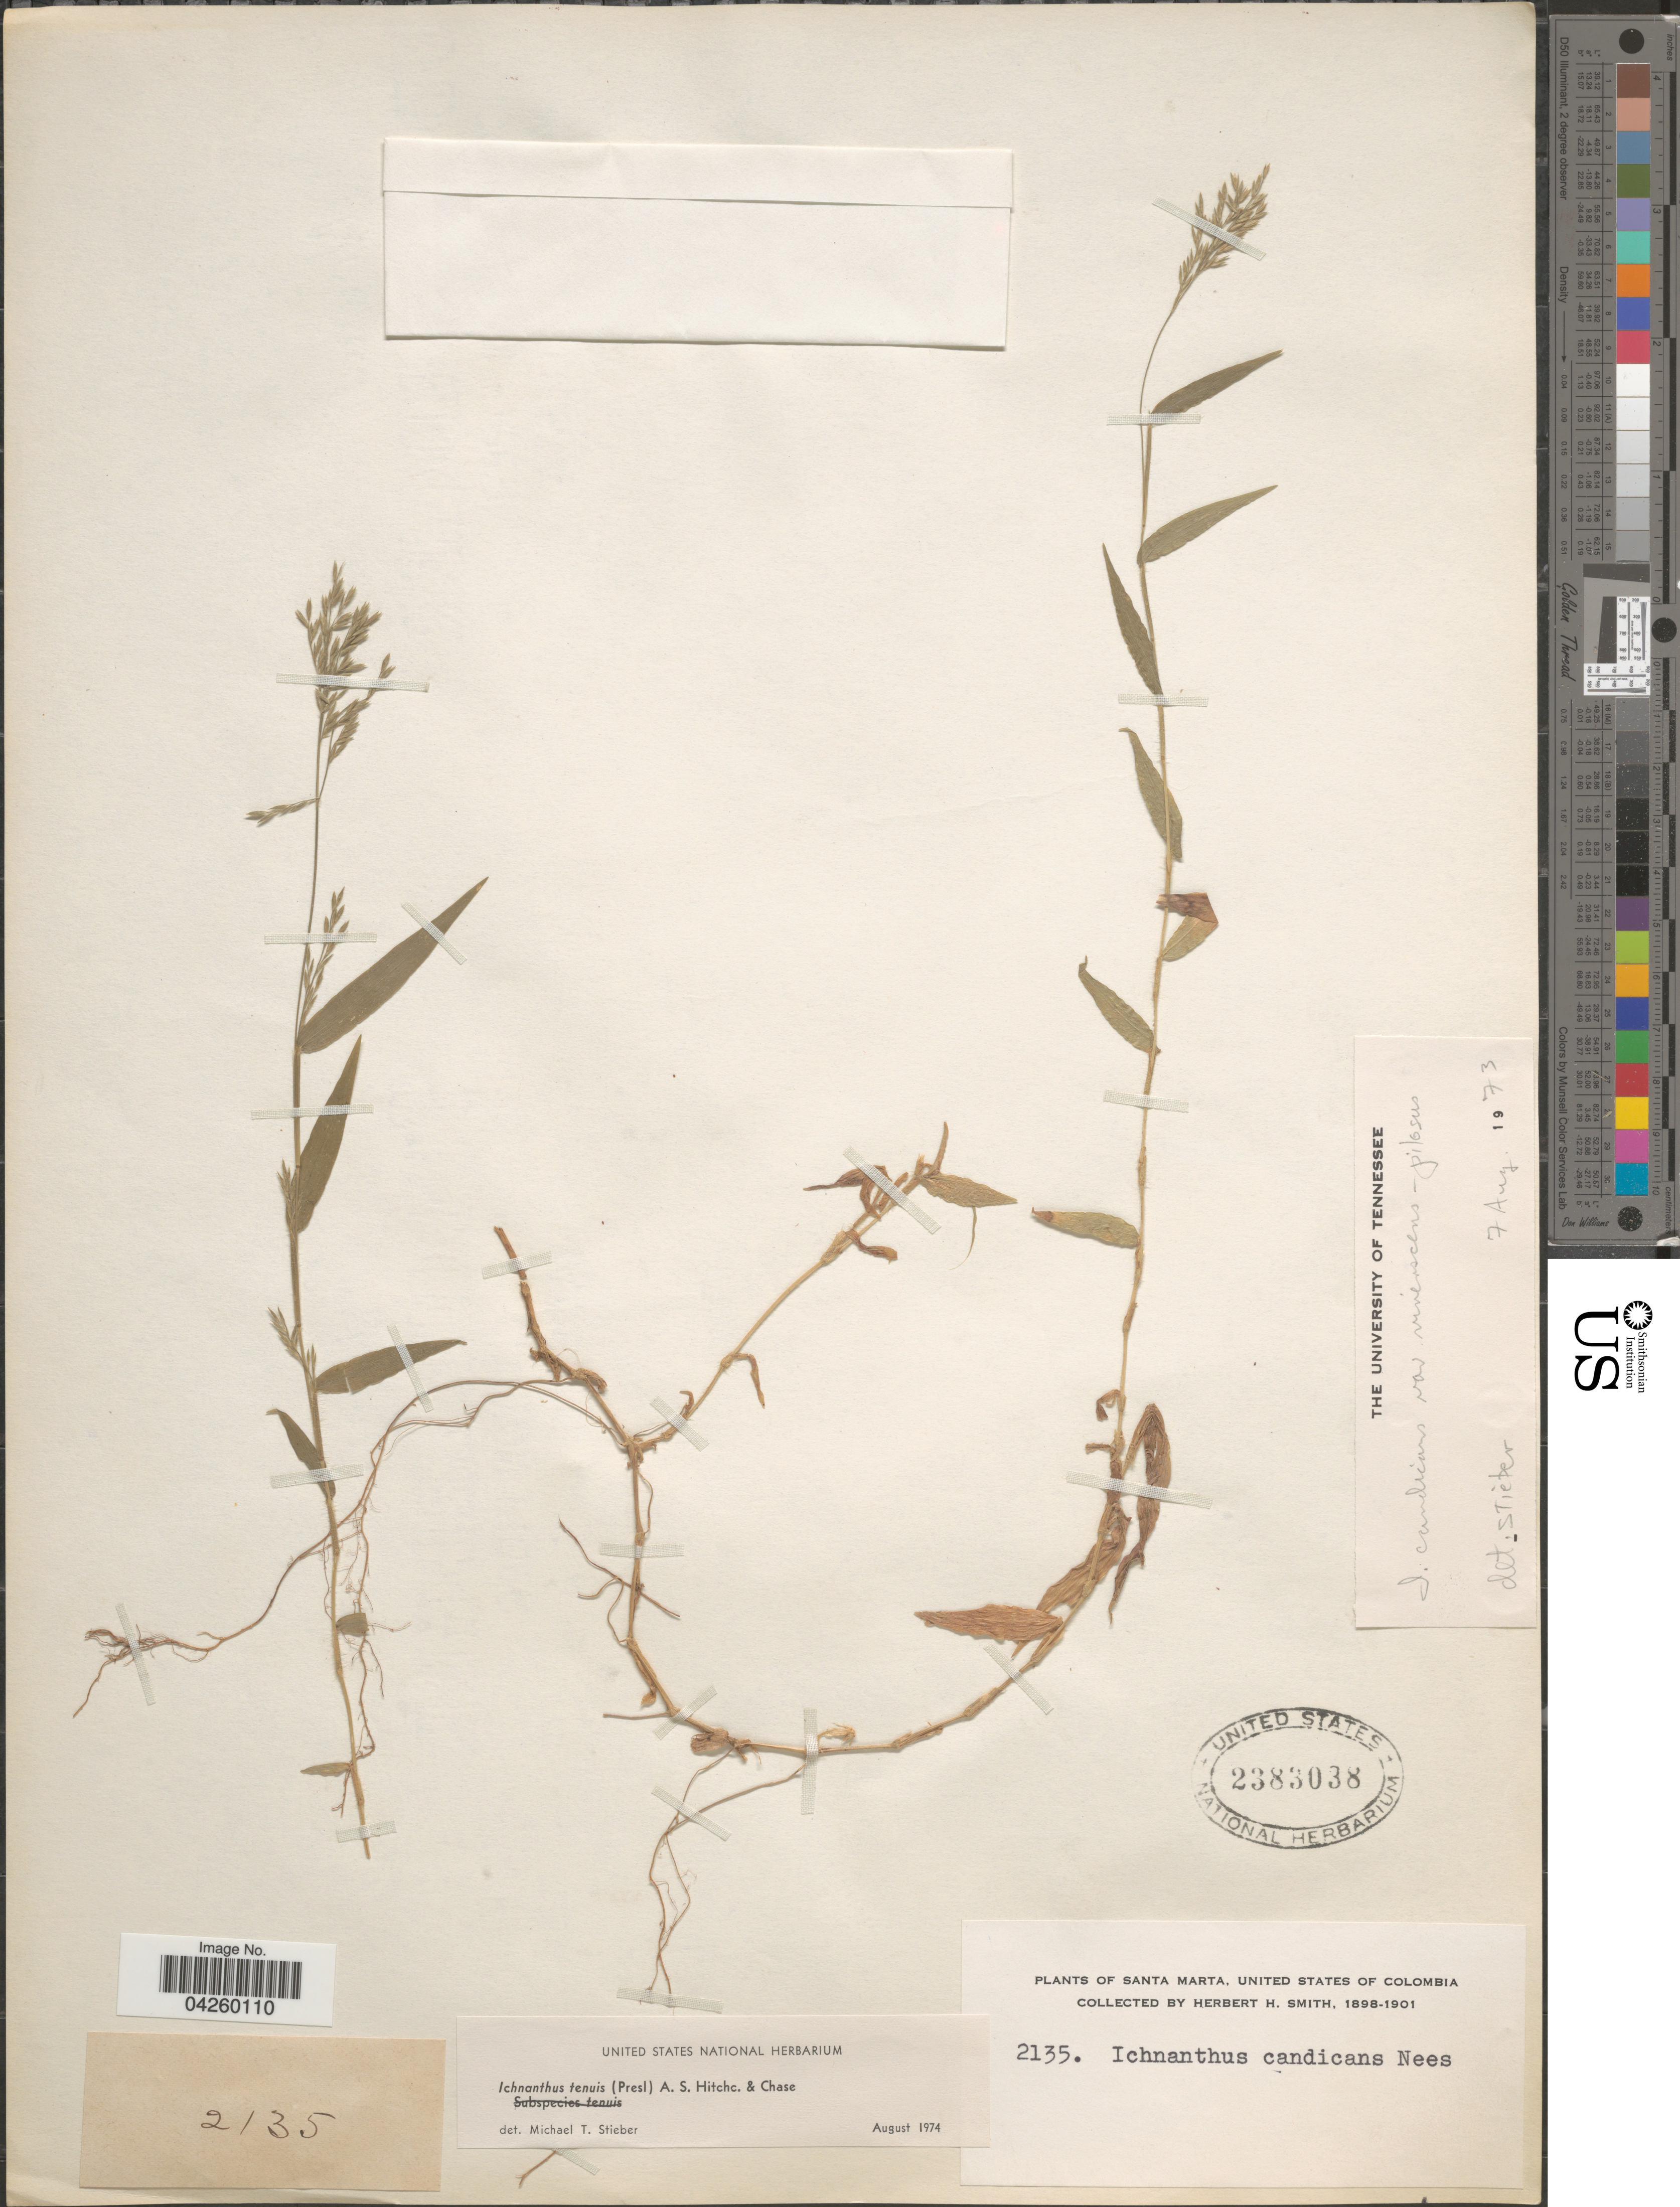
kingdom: Plantae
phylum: Tracheophyta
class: Liliopsida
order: Poales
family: Poaceae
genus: Ichnanthus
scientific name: Ichnanthus tenuis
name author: (J. Presl) Hitchc. & Chase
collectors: Herbert H. Smith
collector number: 2135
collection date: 1898/1901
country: Colombia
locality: Santa Marta, United States of Colombia.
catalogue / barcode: US 2383038